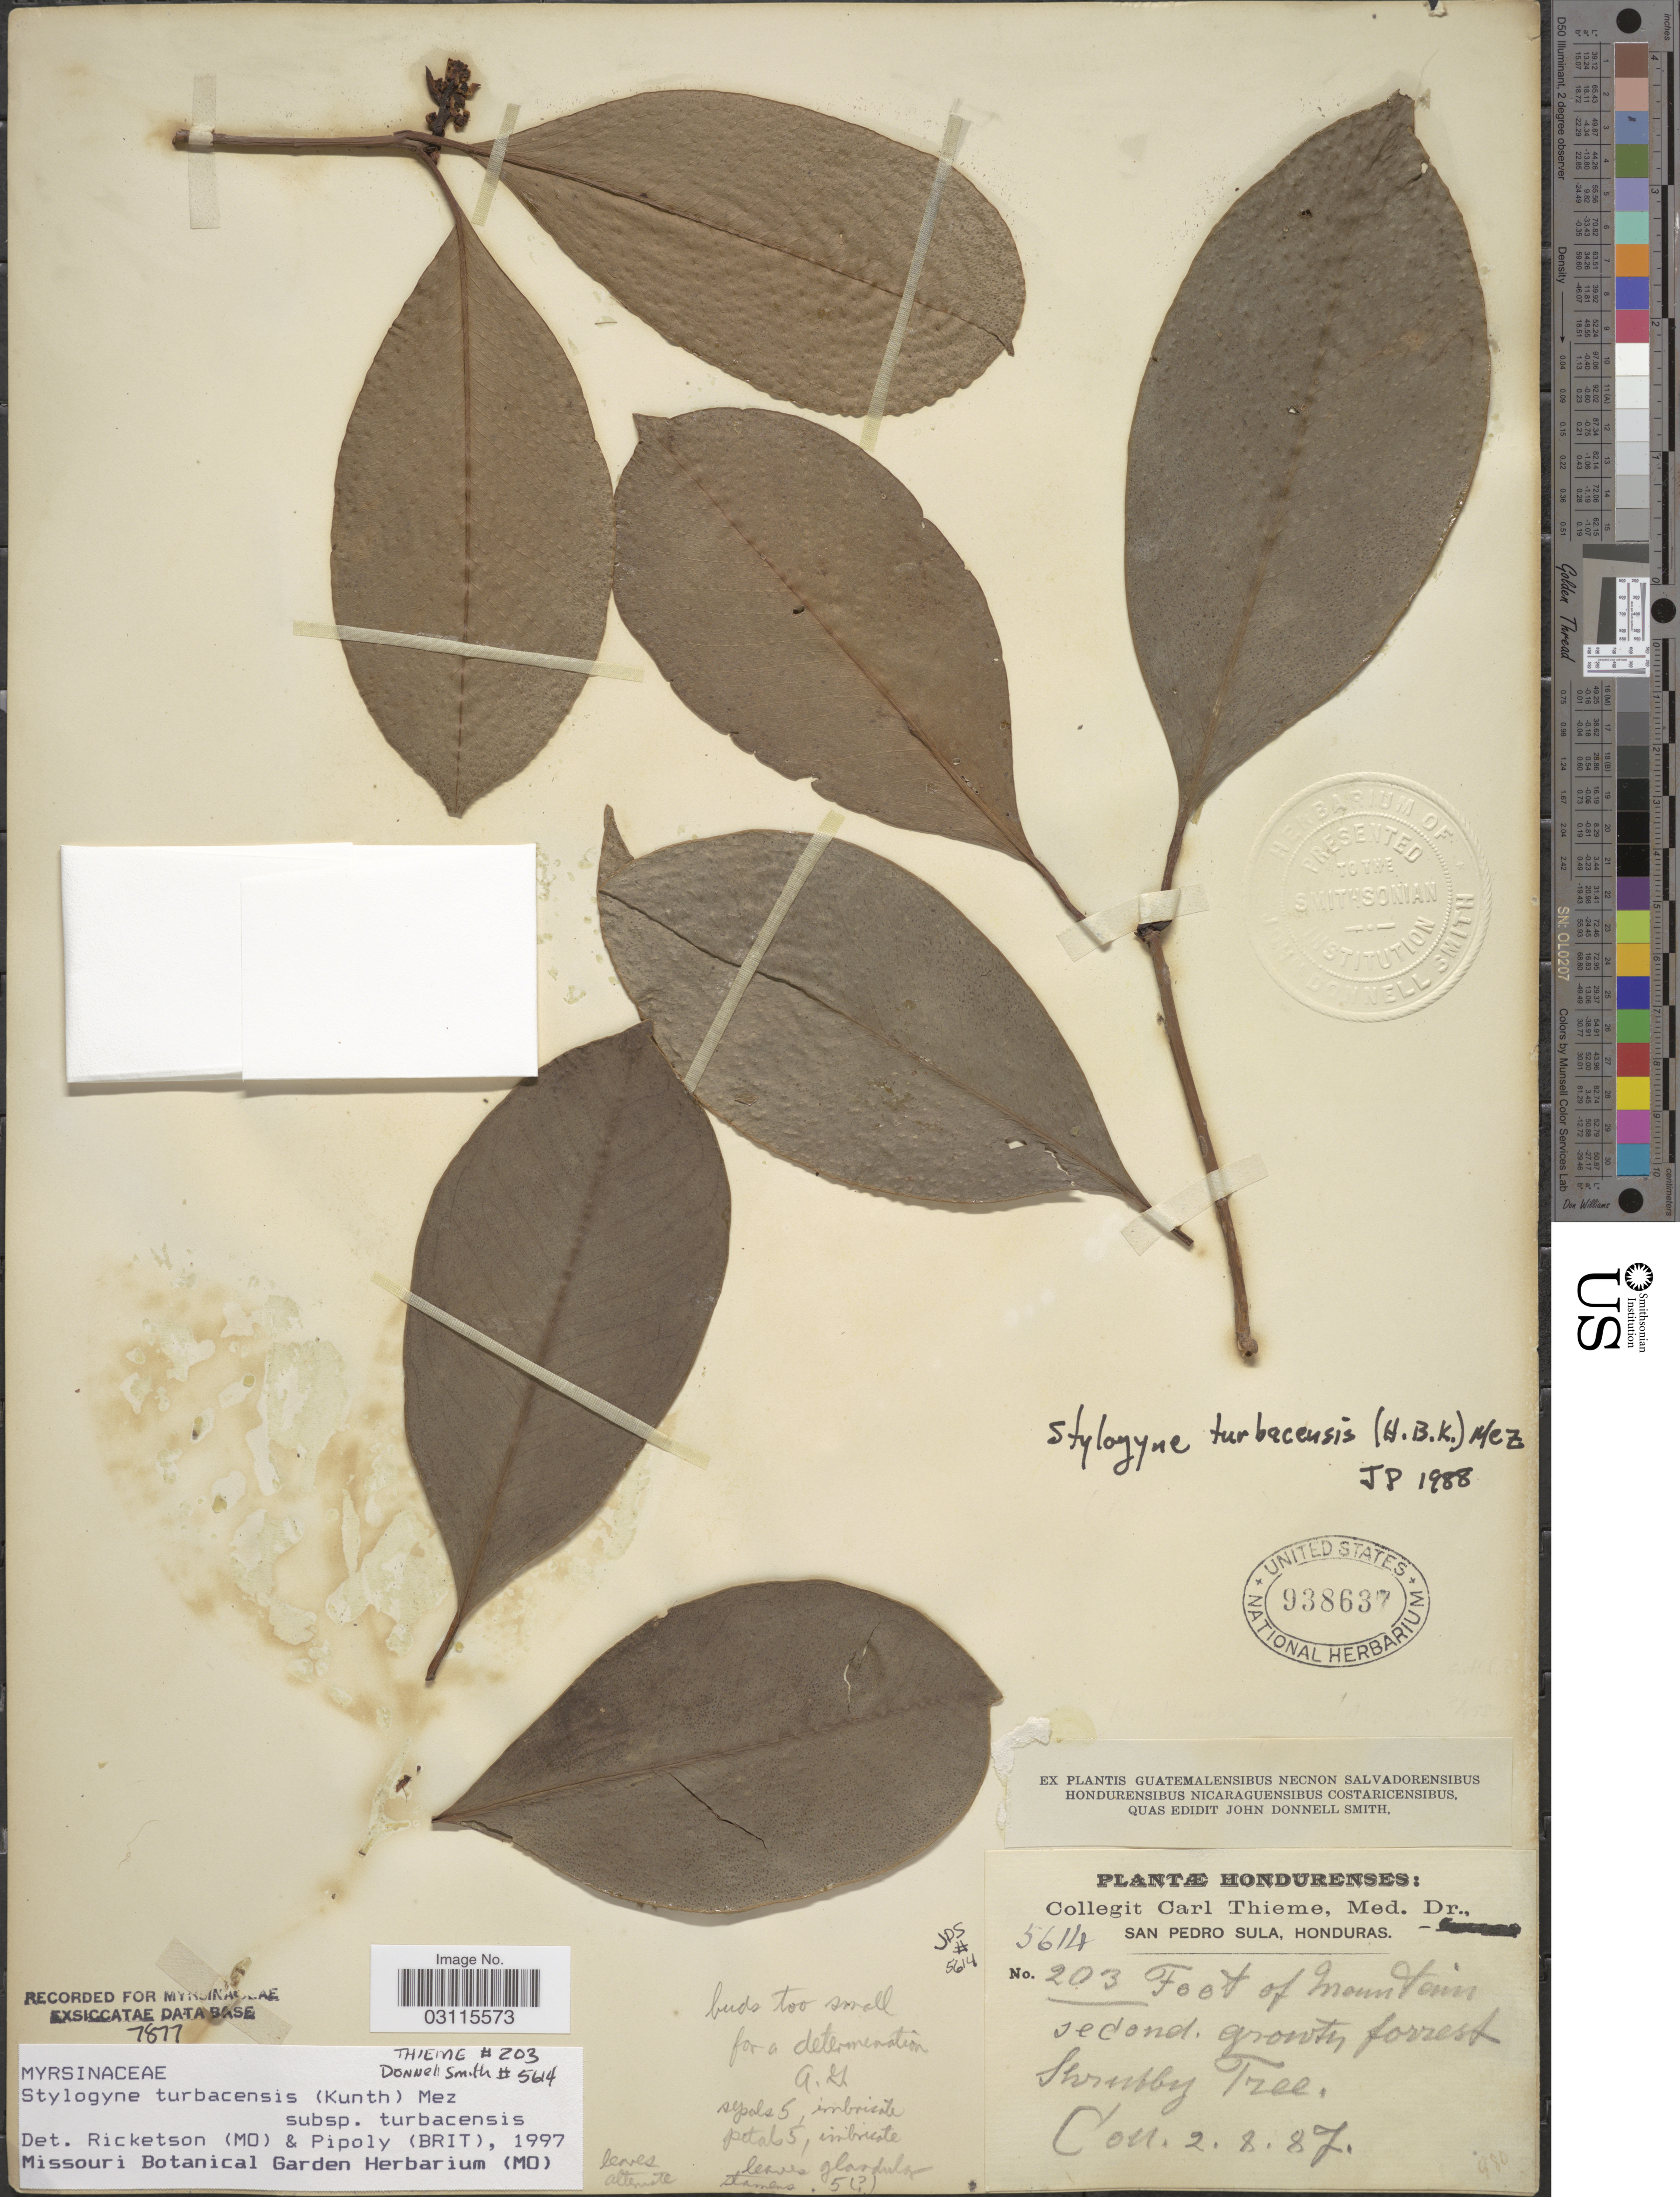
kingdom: Plantae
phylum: Tracheophyta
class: Magnoliopsida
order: Ericales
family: Primulaceae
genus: Stylogyne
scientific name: Stylogyne turbacensis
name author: (Kunth) Mez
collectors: C. Thieme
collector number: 203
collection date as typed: Transcribed d/m/y: 2/8/87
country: Honduras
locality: Foot of mountain.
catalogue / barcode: US 938637